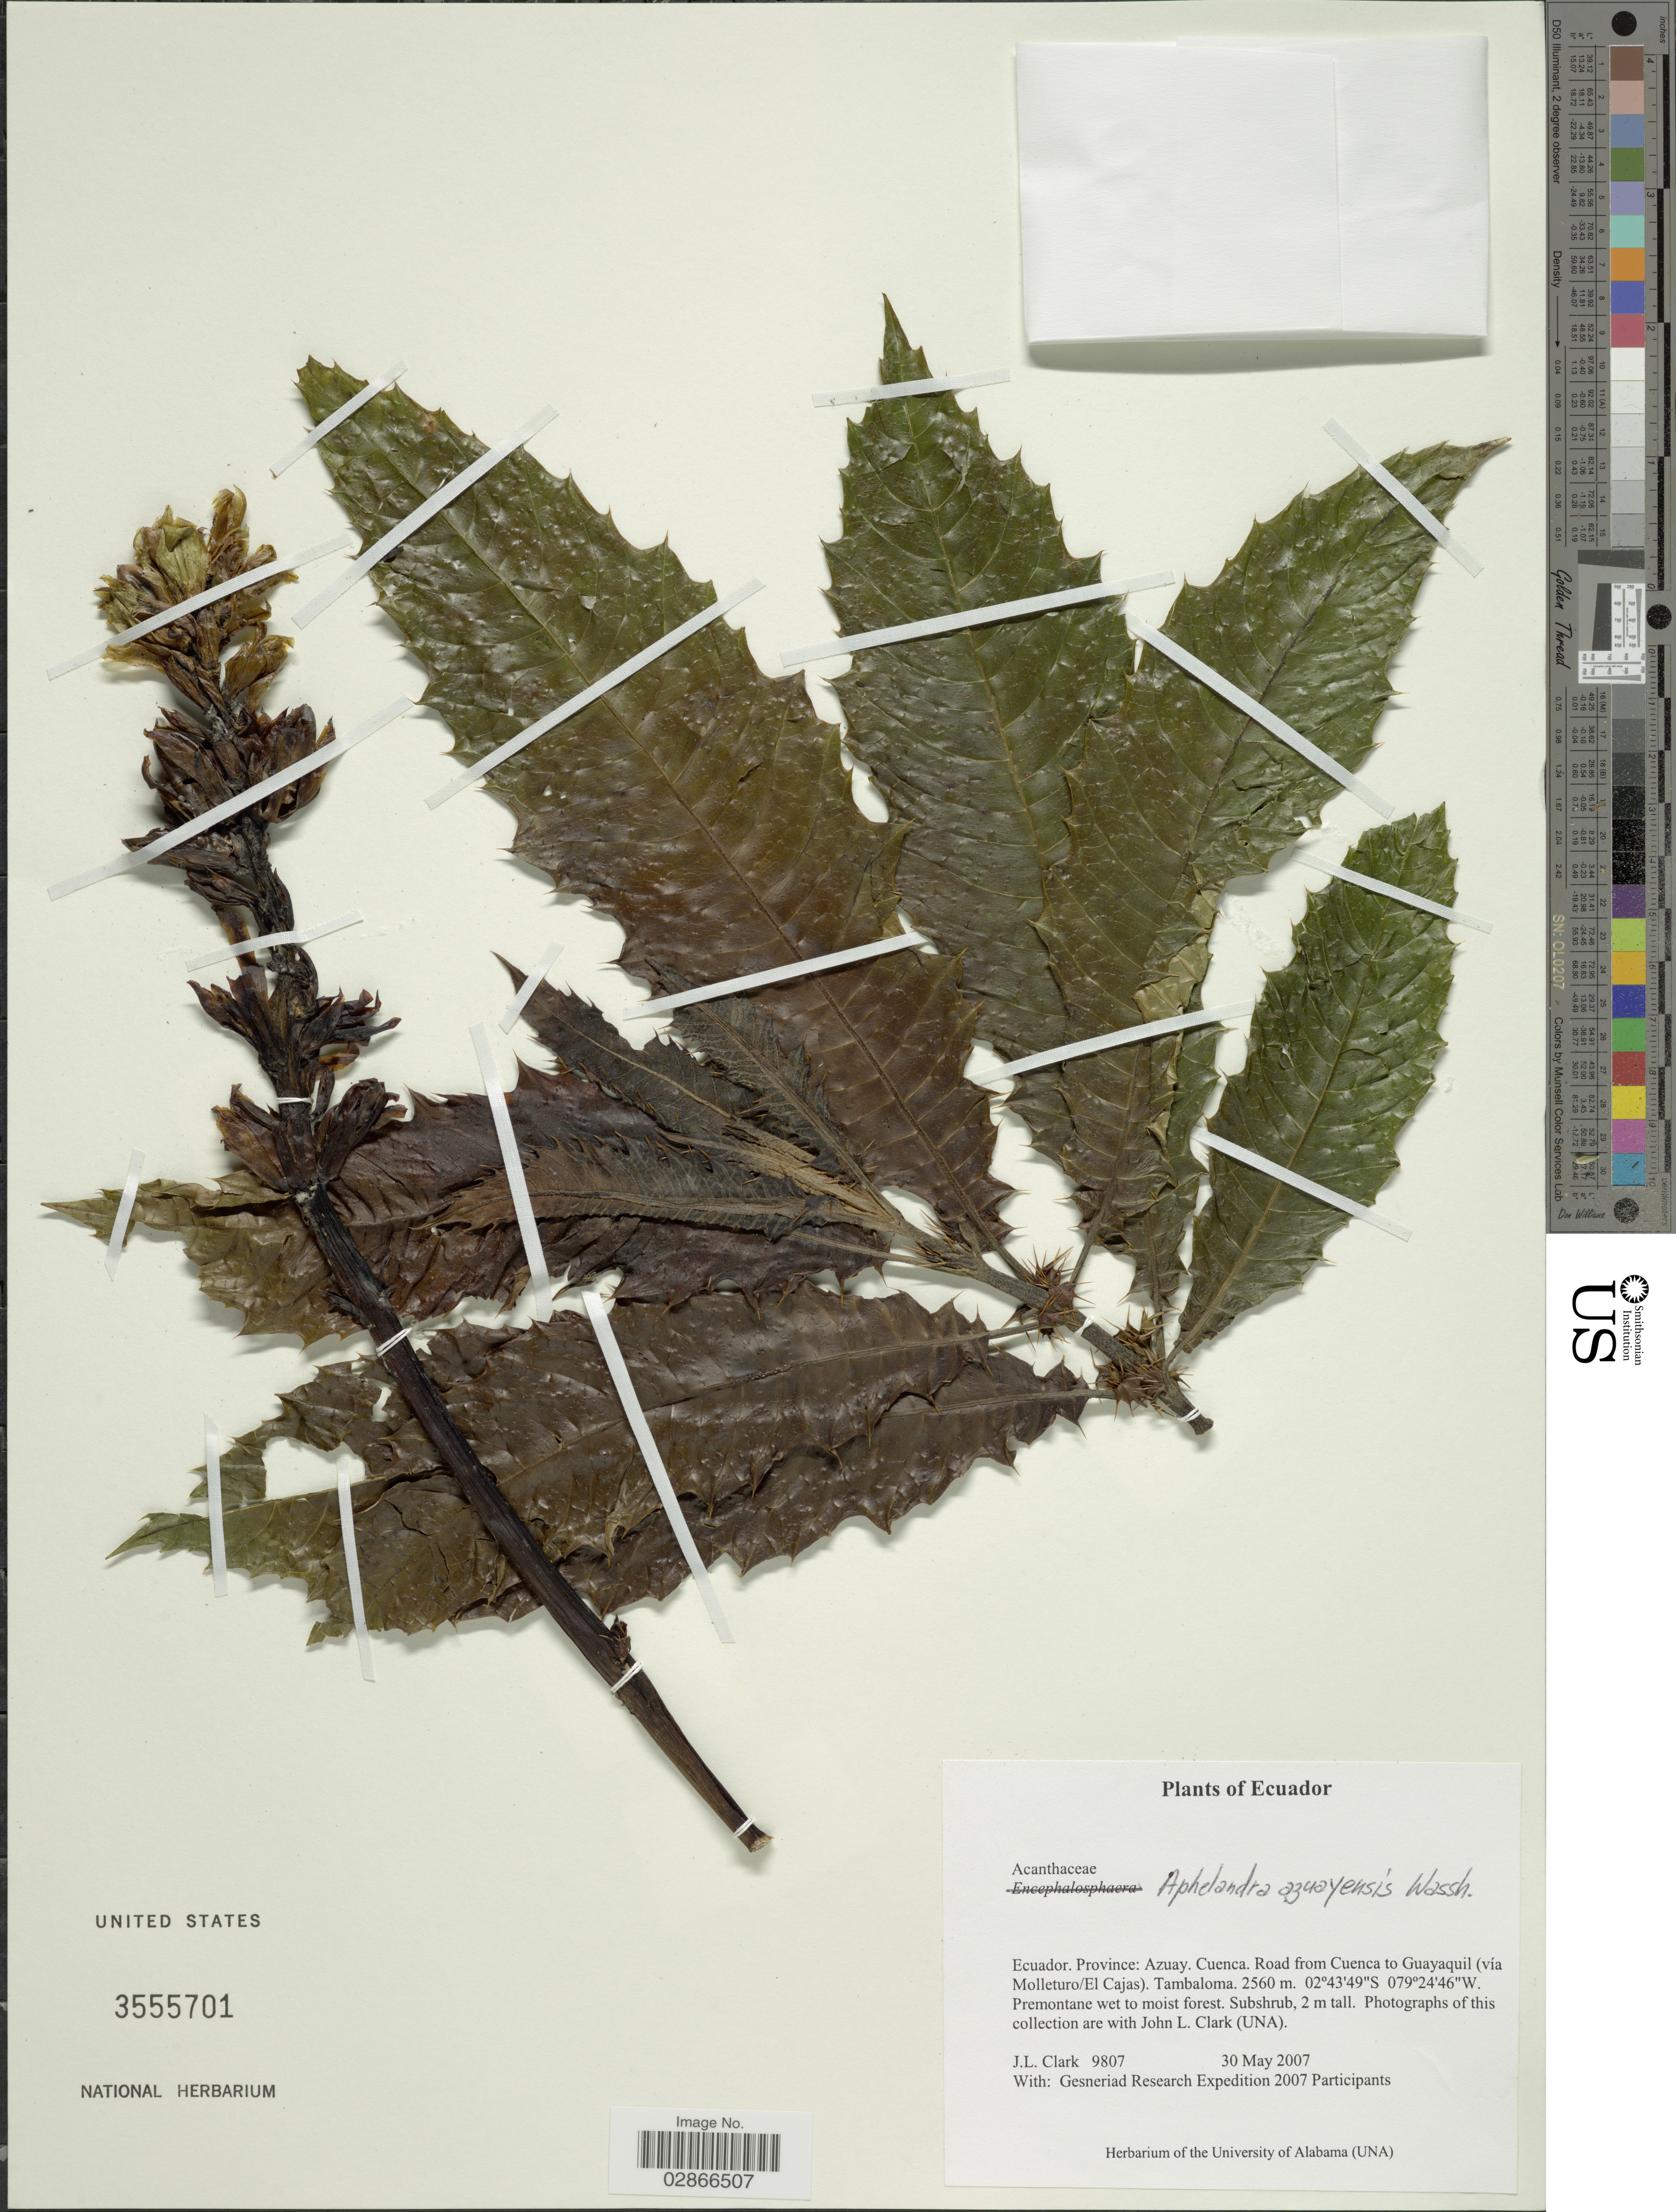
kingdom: Plantae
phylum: Tracheophyta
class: Magnoliopsida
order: Lamiales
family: Acanthaceae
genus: Aphelandra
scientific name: Aphelandra azuayensis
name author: Wassh.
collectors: J. L. Clark & Gesneriad Research Expedition 2007 Participants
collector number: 9807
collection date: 2007-05-30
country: Ecuador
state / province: Azuay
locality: Cuenca. Road from Cuenca to Guayaquil (vía Molleturo/ El Cajas) Tambaloma.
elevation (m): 2560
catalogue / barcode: US 3555701